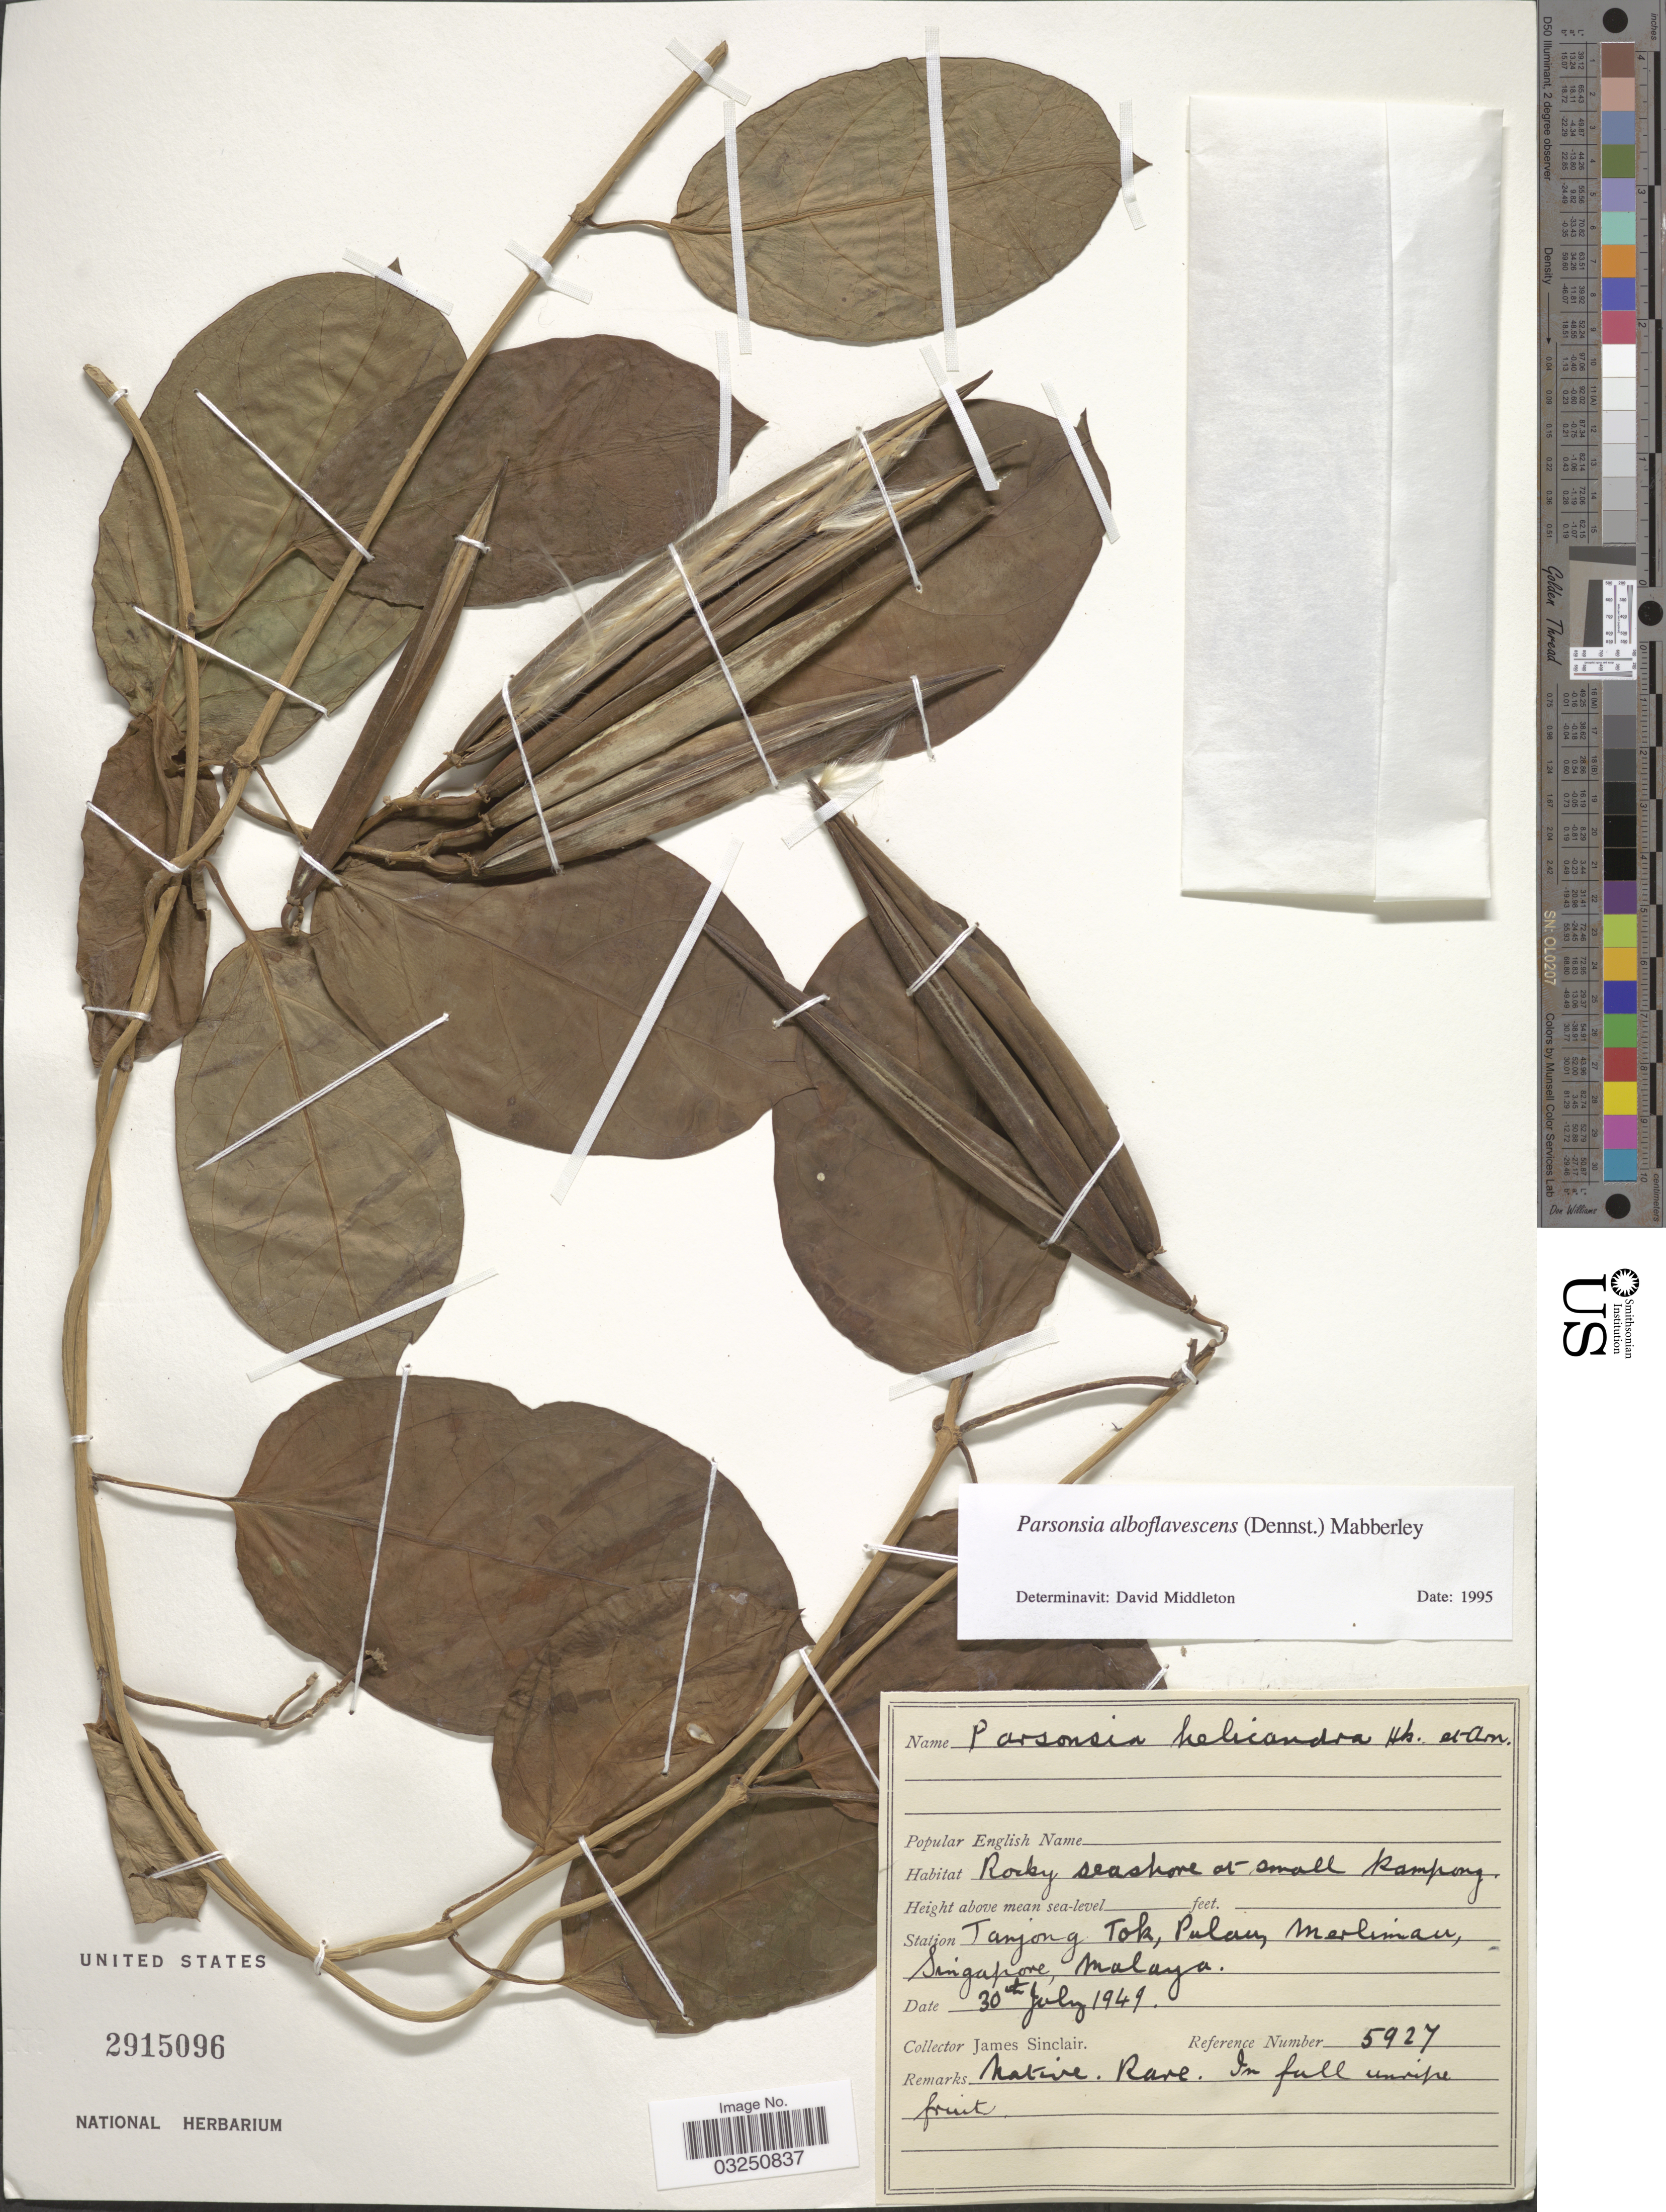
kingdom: Plantae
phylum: Tracheophyta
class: Magnoliopsida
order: Gentianales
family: Apocynaceae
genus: Parsonsia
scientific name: Parsonsia alboflavescens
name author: (Dennst.) Mabberley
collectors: J. Sinclair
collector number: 5927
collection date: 1949-07-30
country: Singapore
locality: Station Tanjong Tok, Pulan, Merlimau, Malaya.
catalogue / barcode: US 2915096